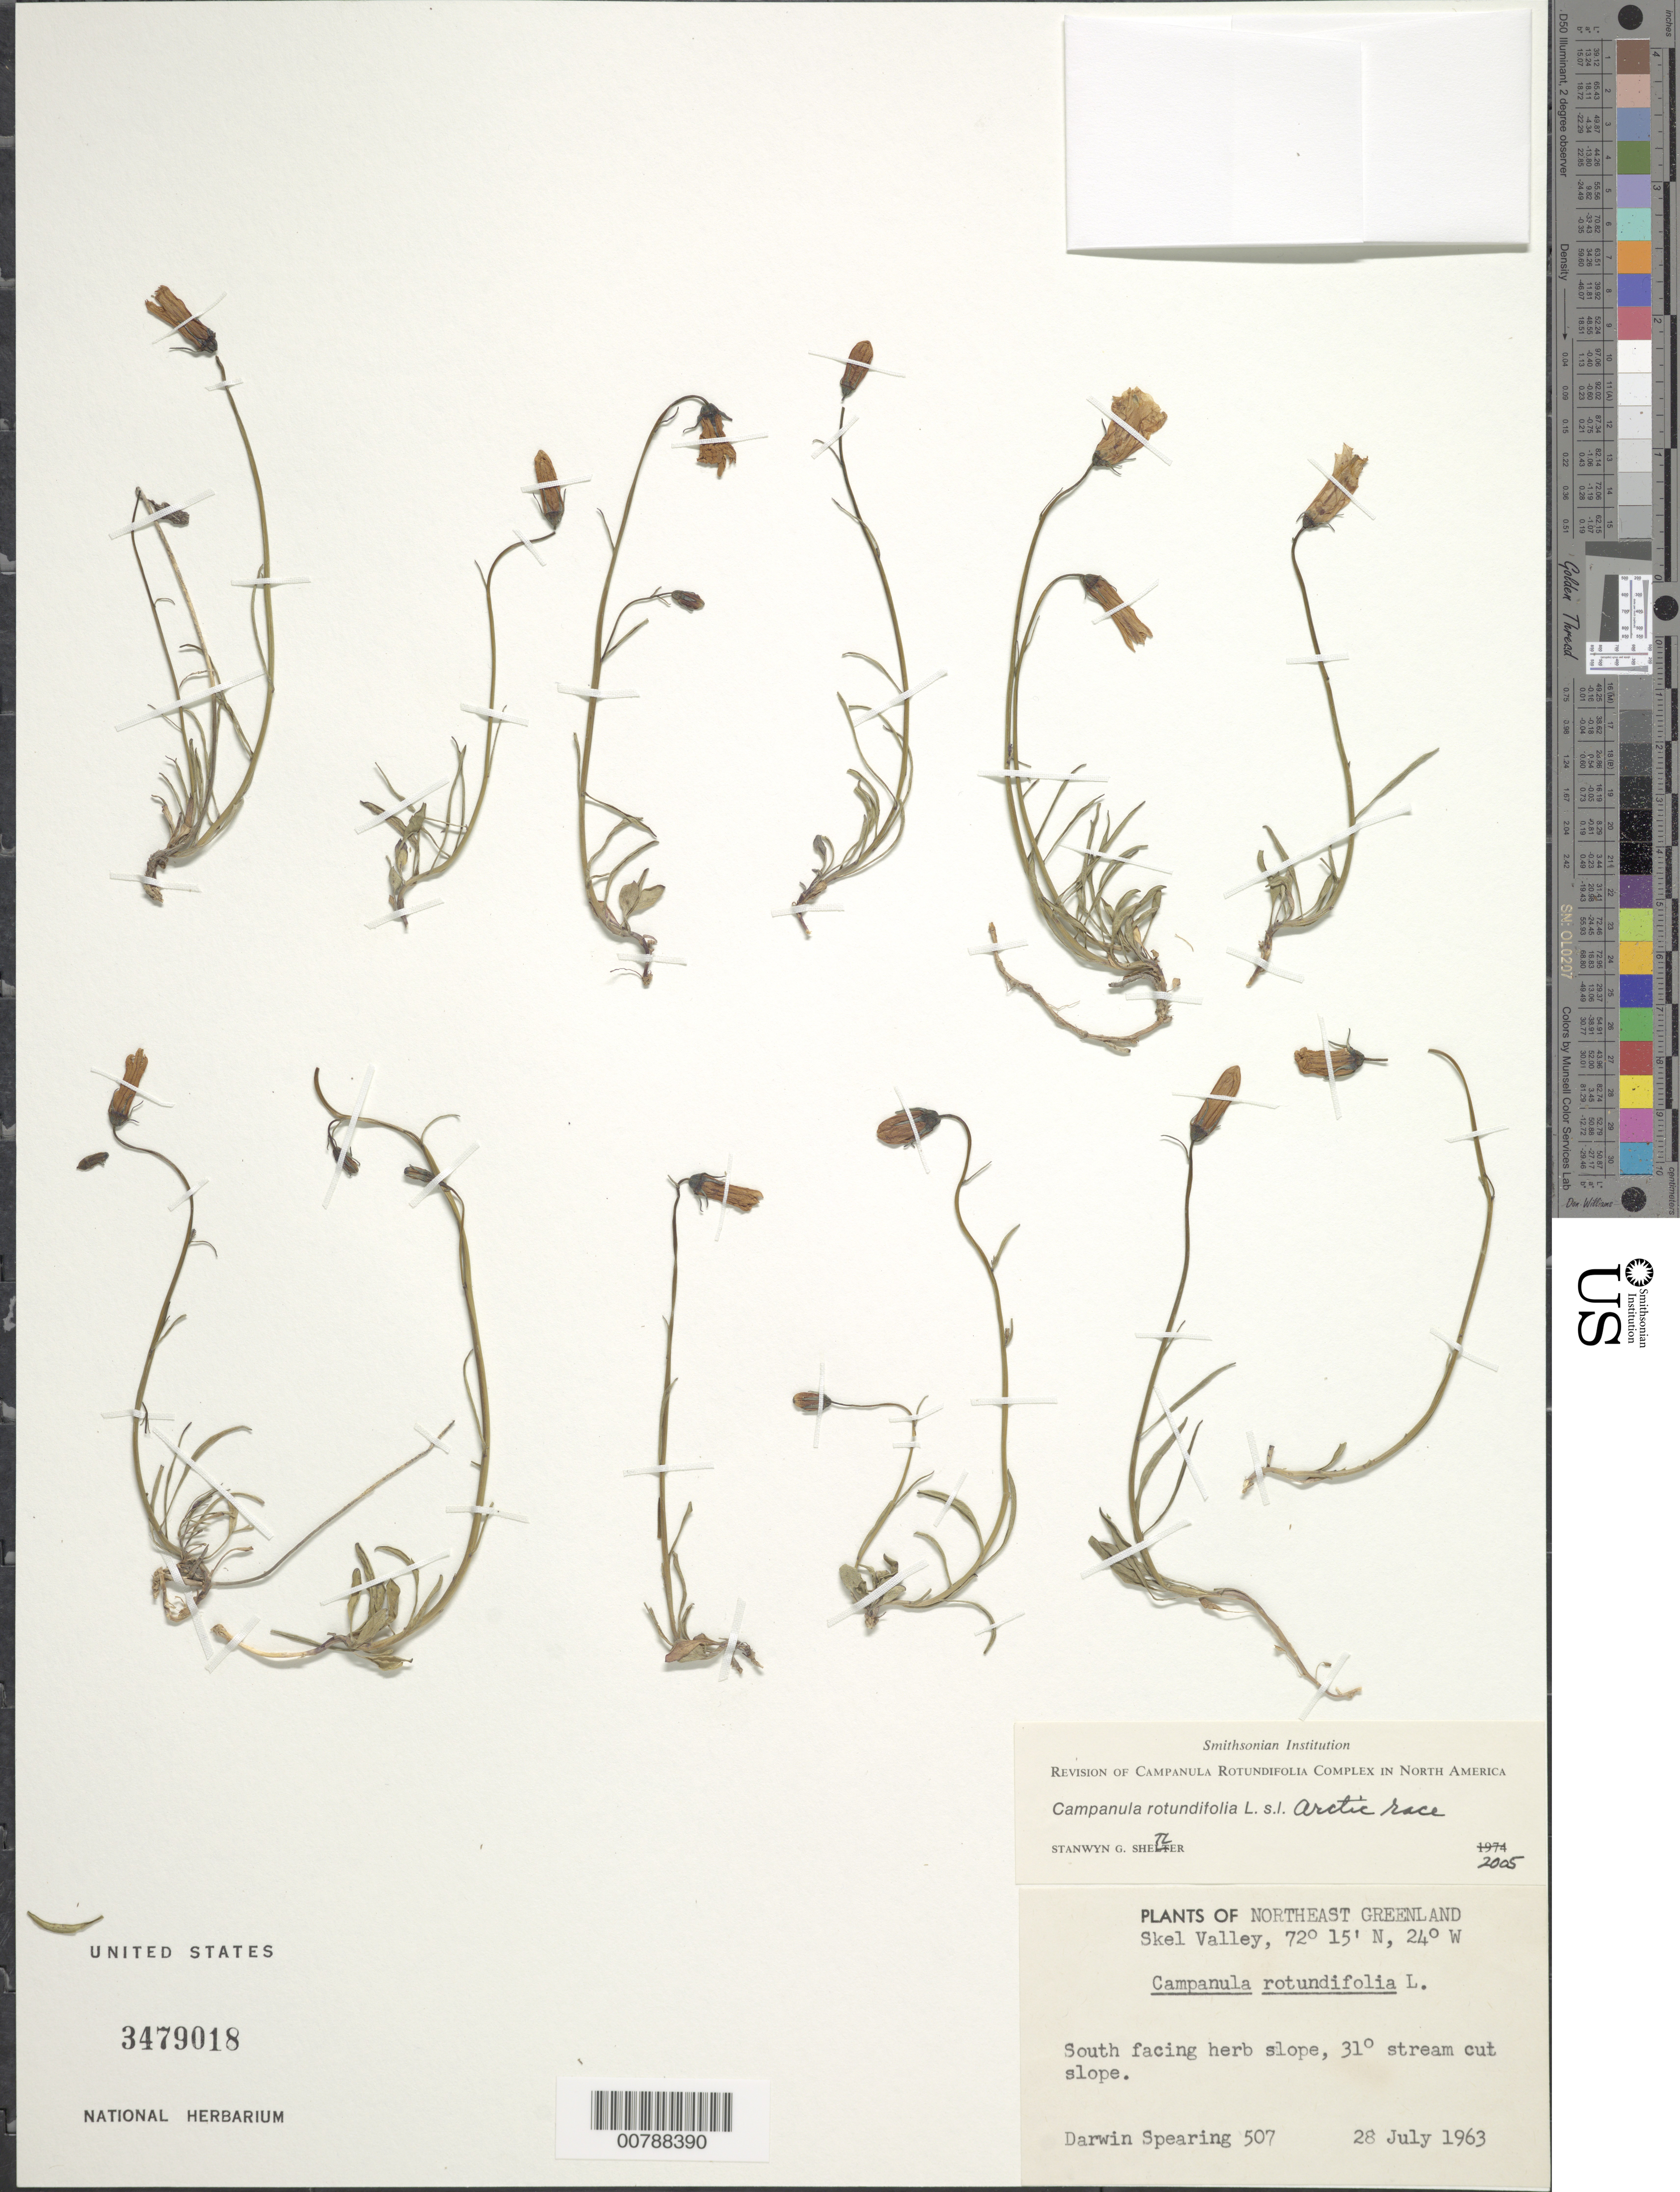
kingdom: Plantae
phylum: Tracheophyta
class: Magnoliopsida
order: Asterales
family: Campanulaceae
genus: Campanula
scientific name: Campanula rotundifolia L. Arctic race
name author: L.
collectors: D. Spearing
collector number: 507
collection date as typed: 28 July 1963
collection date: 1963-07-28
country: Greenland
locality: Skel Valley.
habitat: South facing herb slope, 31 degree stream cut slope.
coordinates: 72 15' N, 24 W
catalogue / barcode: US 3479018